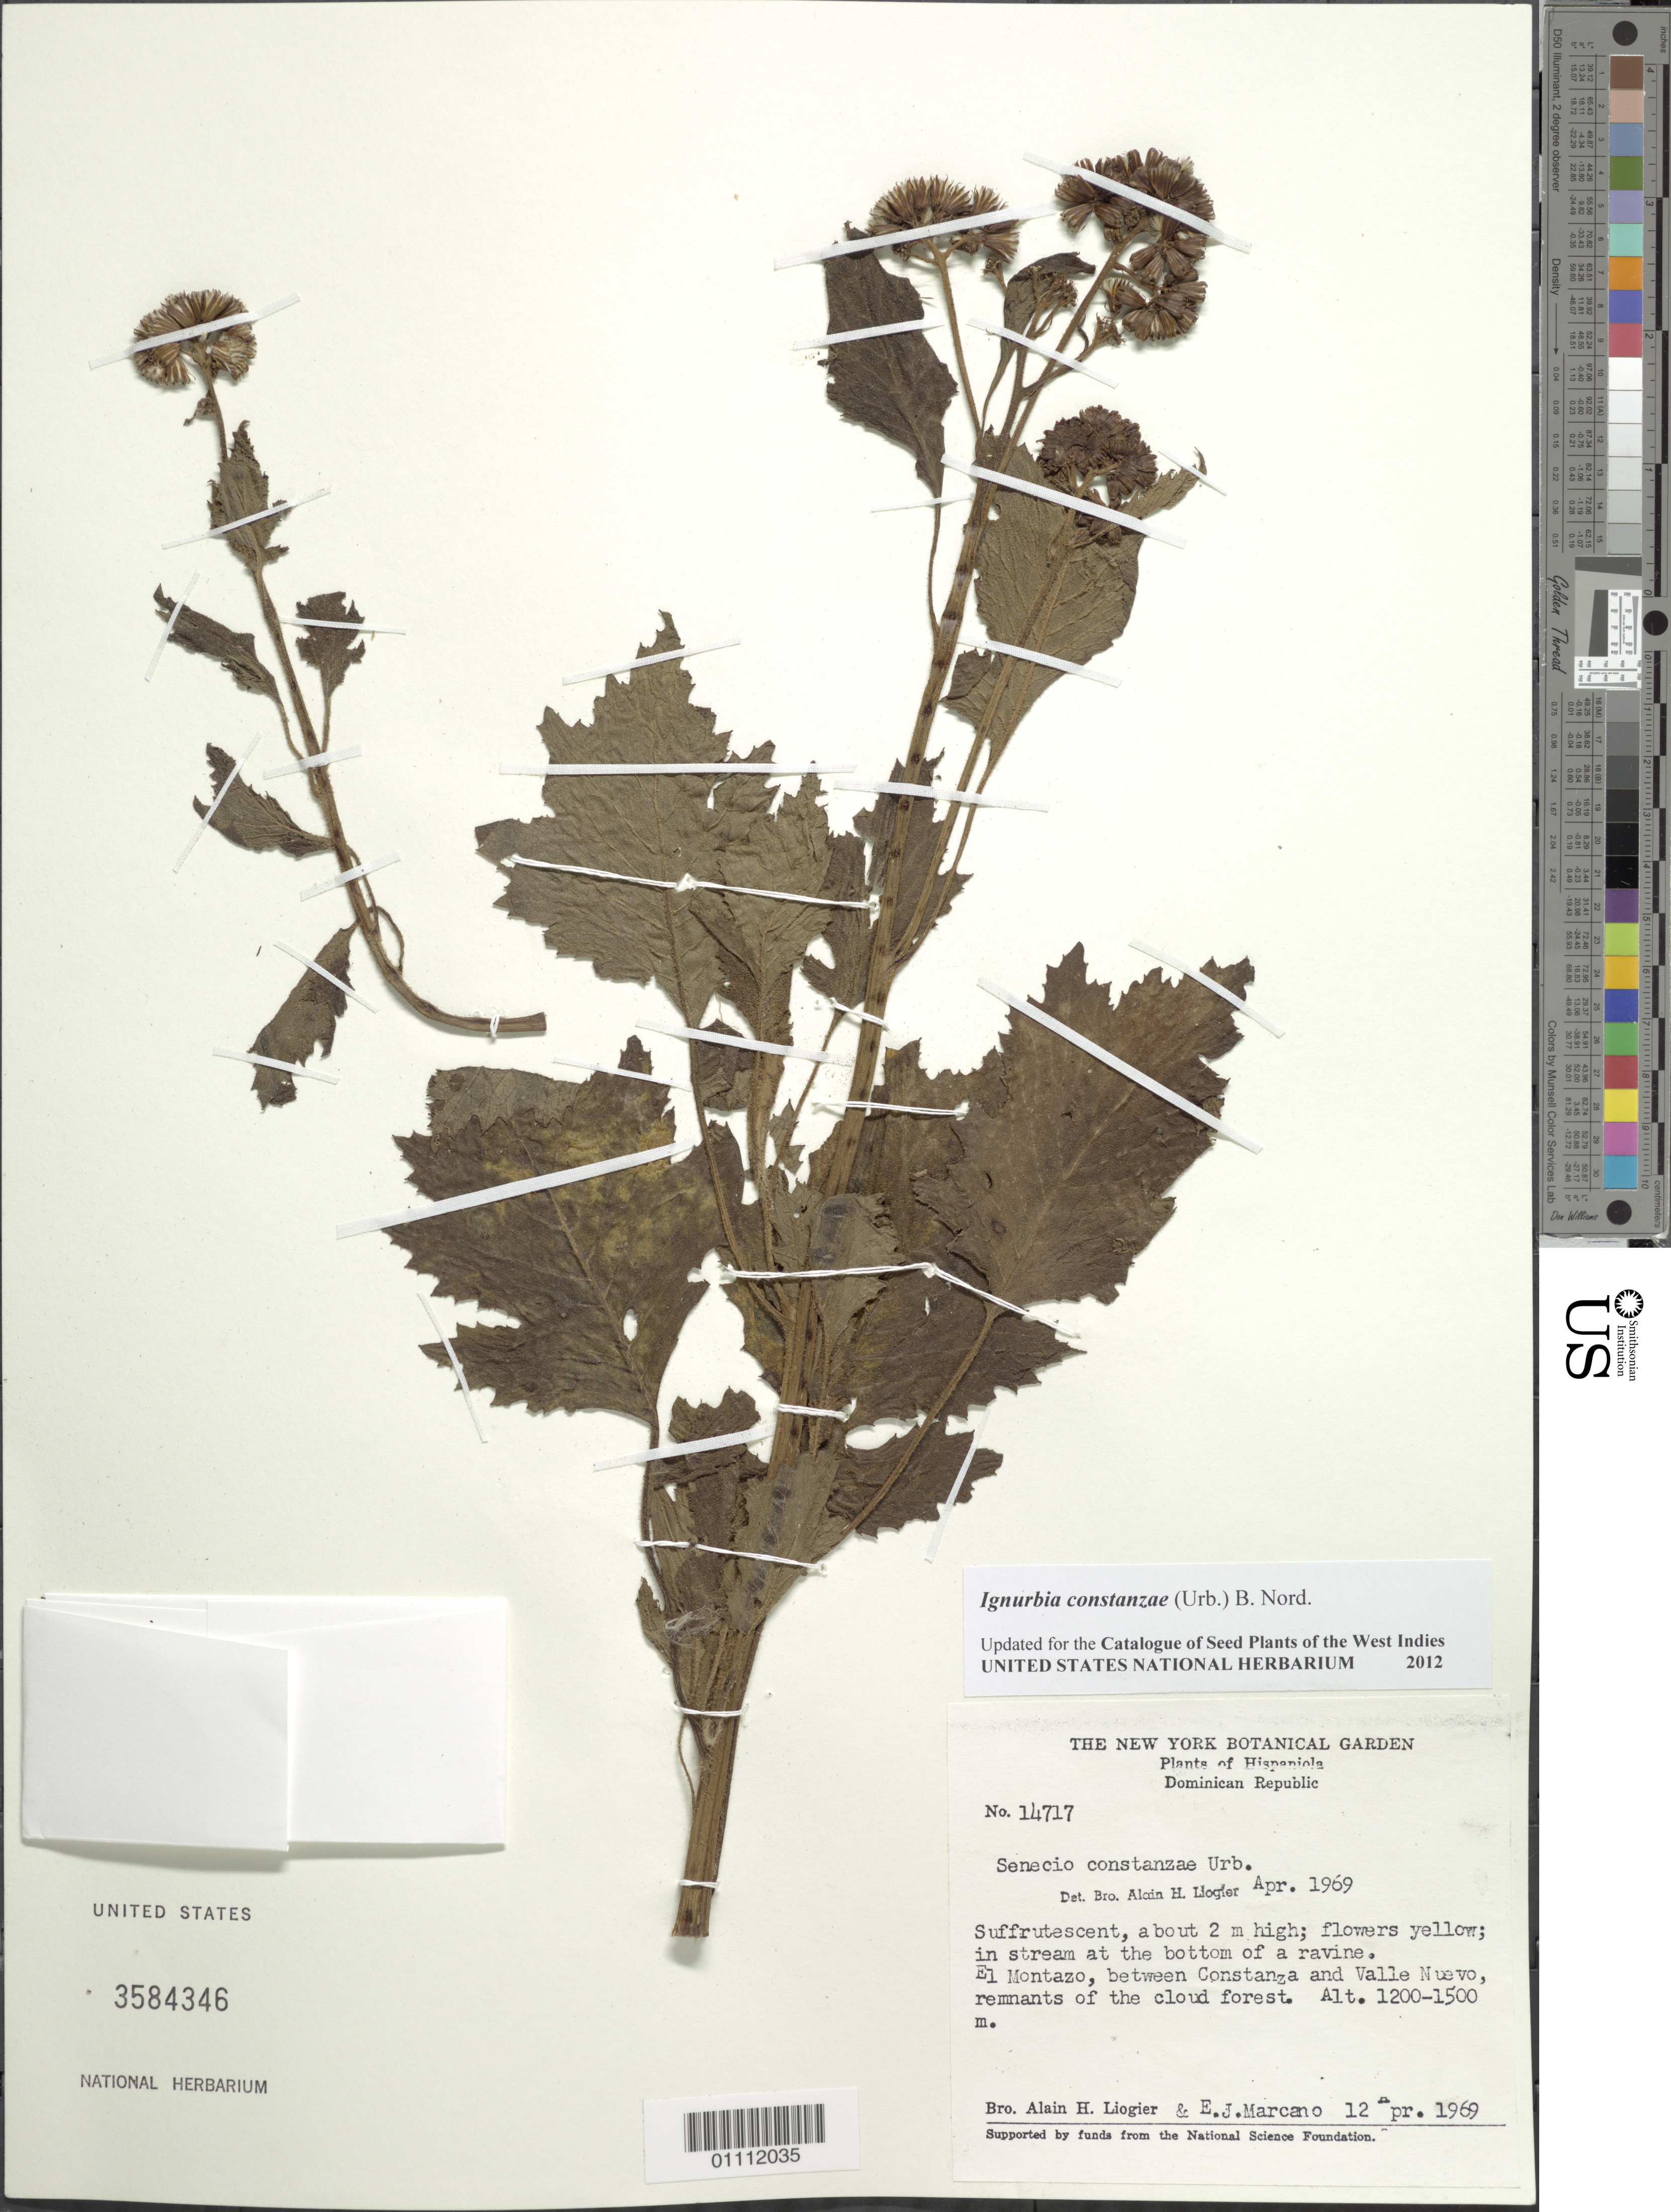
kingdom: Plantae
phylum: Tracheophyta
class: Magnoliopsida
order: Asterales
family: Asteraceae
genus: Senecio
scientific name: Senecio constanzae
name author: Urb.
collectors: A. H. Liogier & E. J. Marcano F.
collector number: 14717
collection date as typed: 12 Apr 1969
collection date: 1969-04-12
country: Dominican Republic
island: Hispaniola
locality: El Montazo, between Constanza and Valle Nuevo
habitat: Remnants of the cloud forest, in stream at the bottom of a ravine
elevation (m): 1200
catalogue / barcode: US 3584346